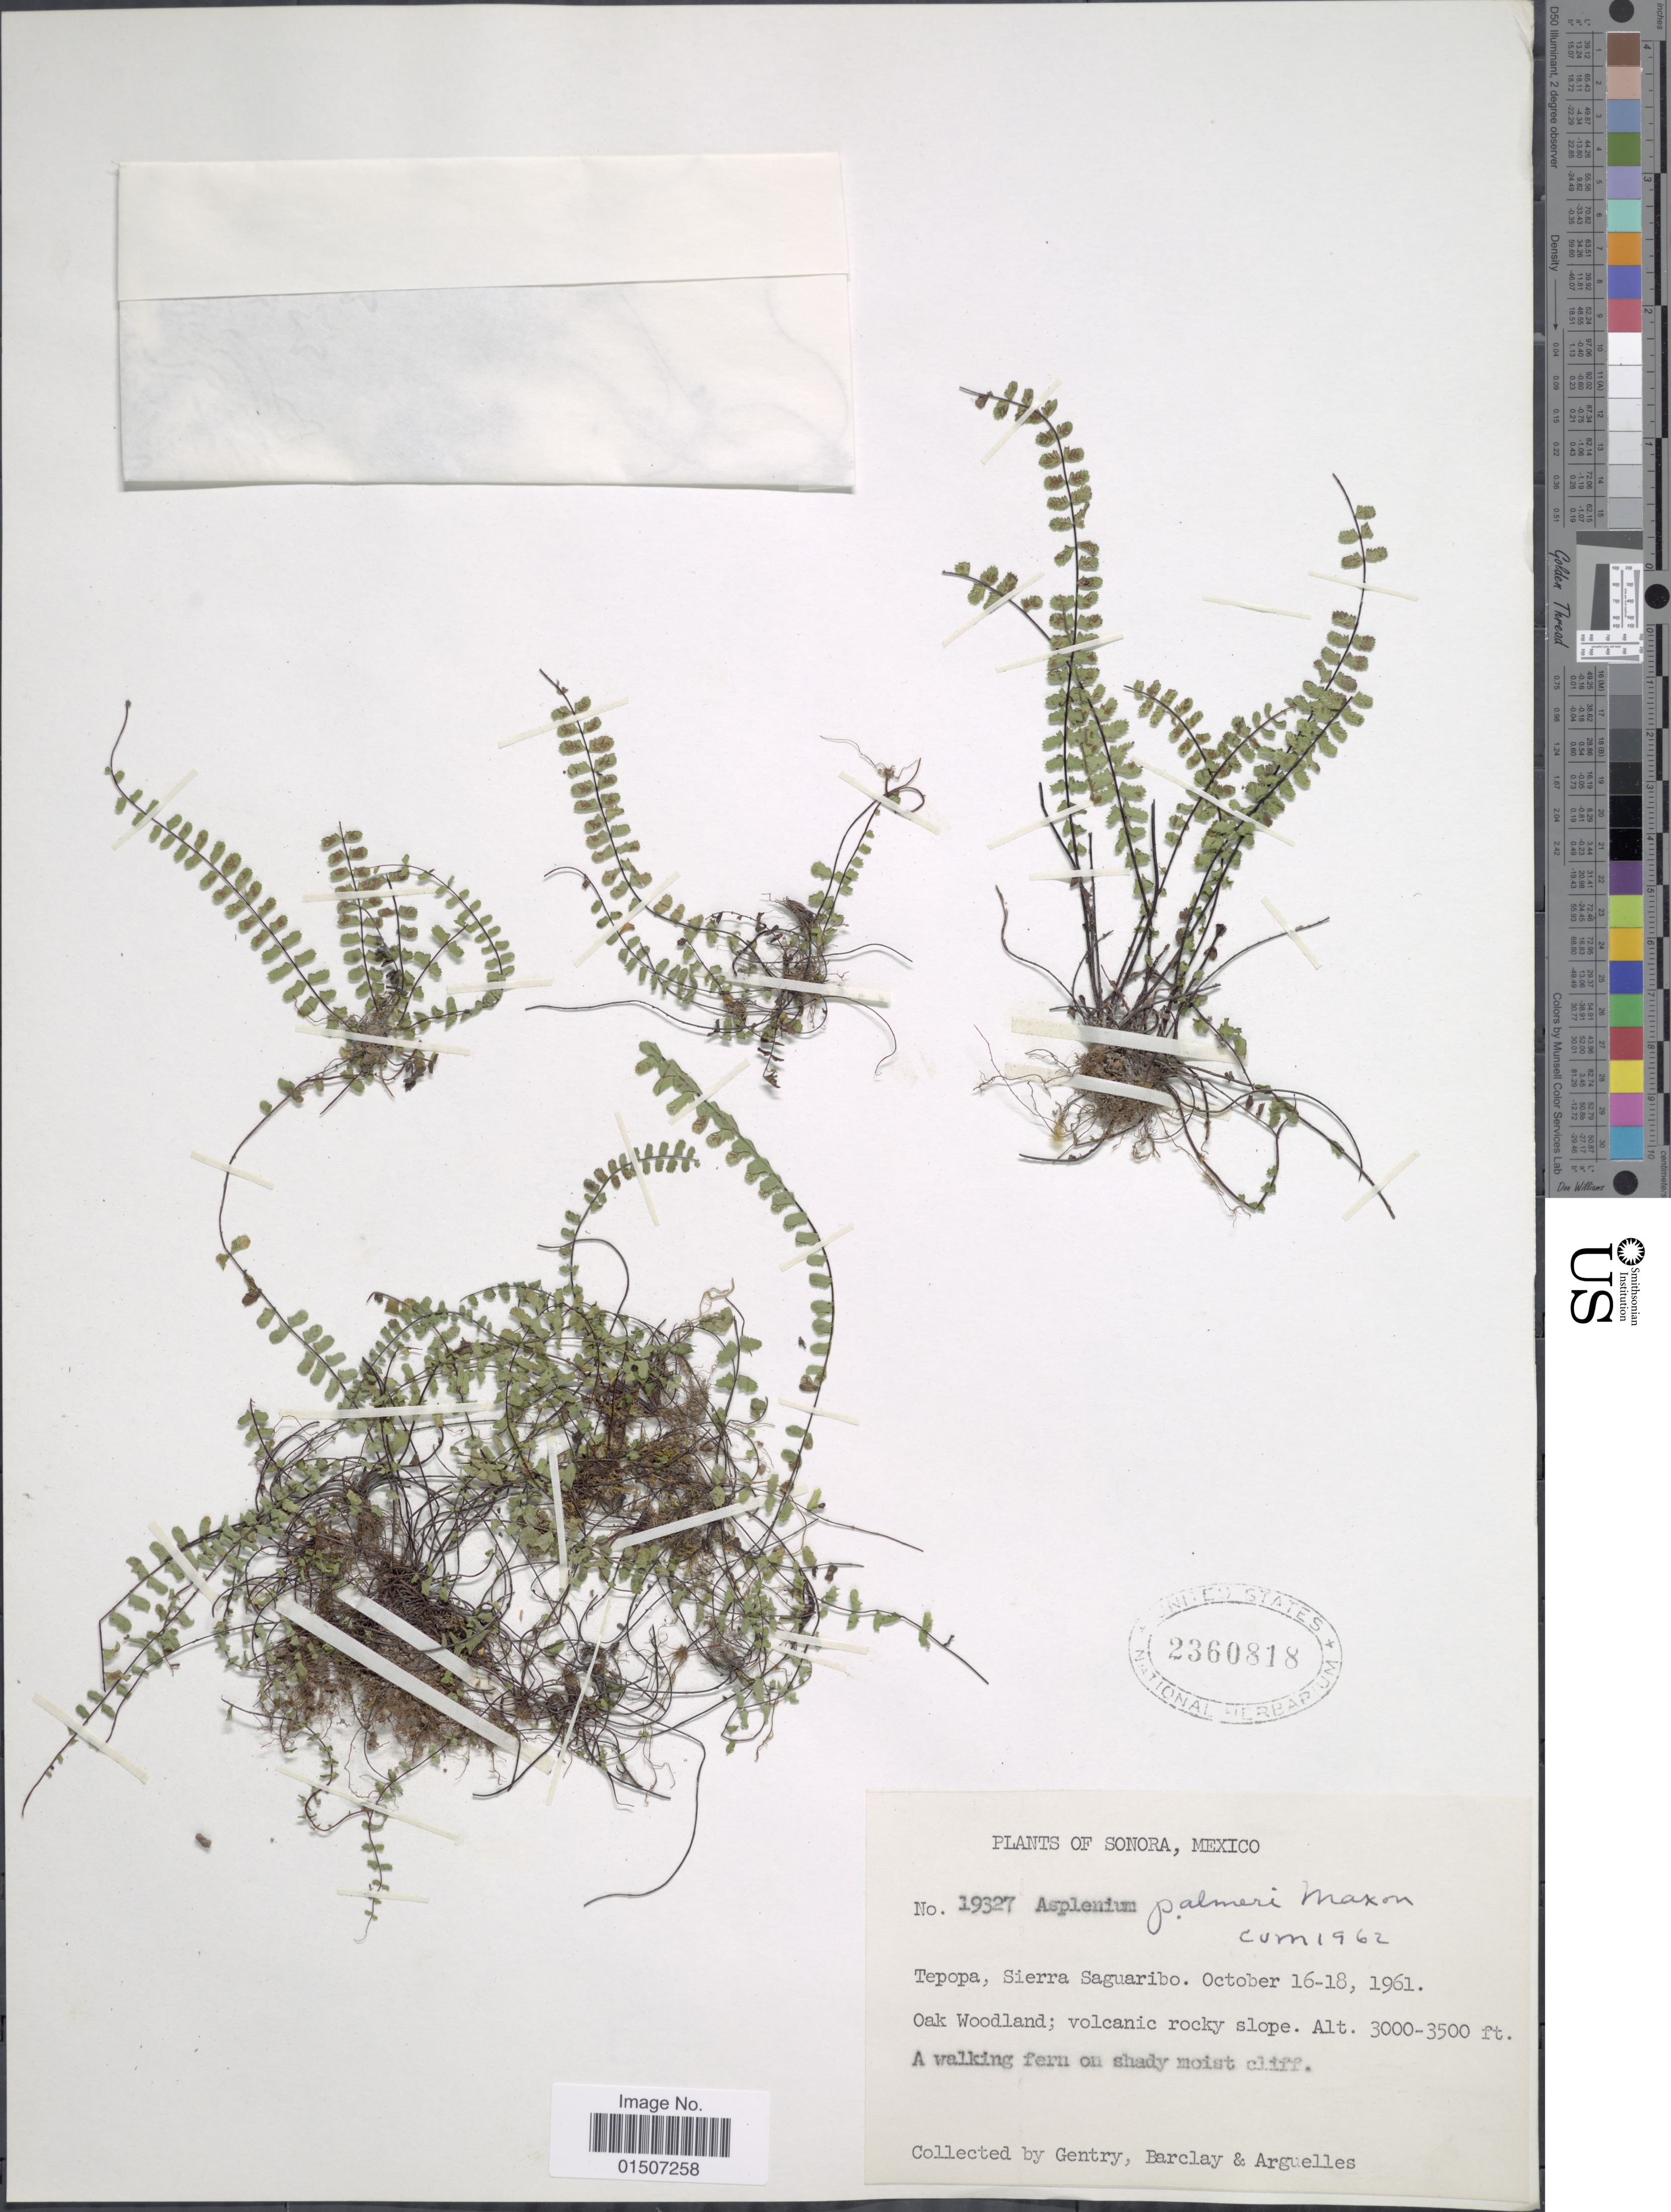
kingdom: Plantae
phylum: Tracheophyta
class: Polypodiopsida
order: Polypodiales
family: Aspleniaceae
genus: Asplenium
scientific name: Asplenium palmeri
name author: Maxon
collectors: Gentry, --, -- Barclay & Arguelles, --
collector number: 19327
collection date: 1961-10-16/1961-10-18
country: Mexico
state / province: Sonora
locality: Tepopa, Sierra Saguaribo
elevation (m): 914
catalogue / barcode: US 2360818